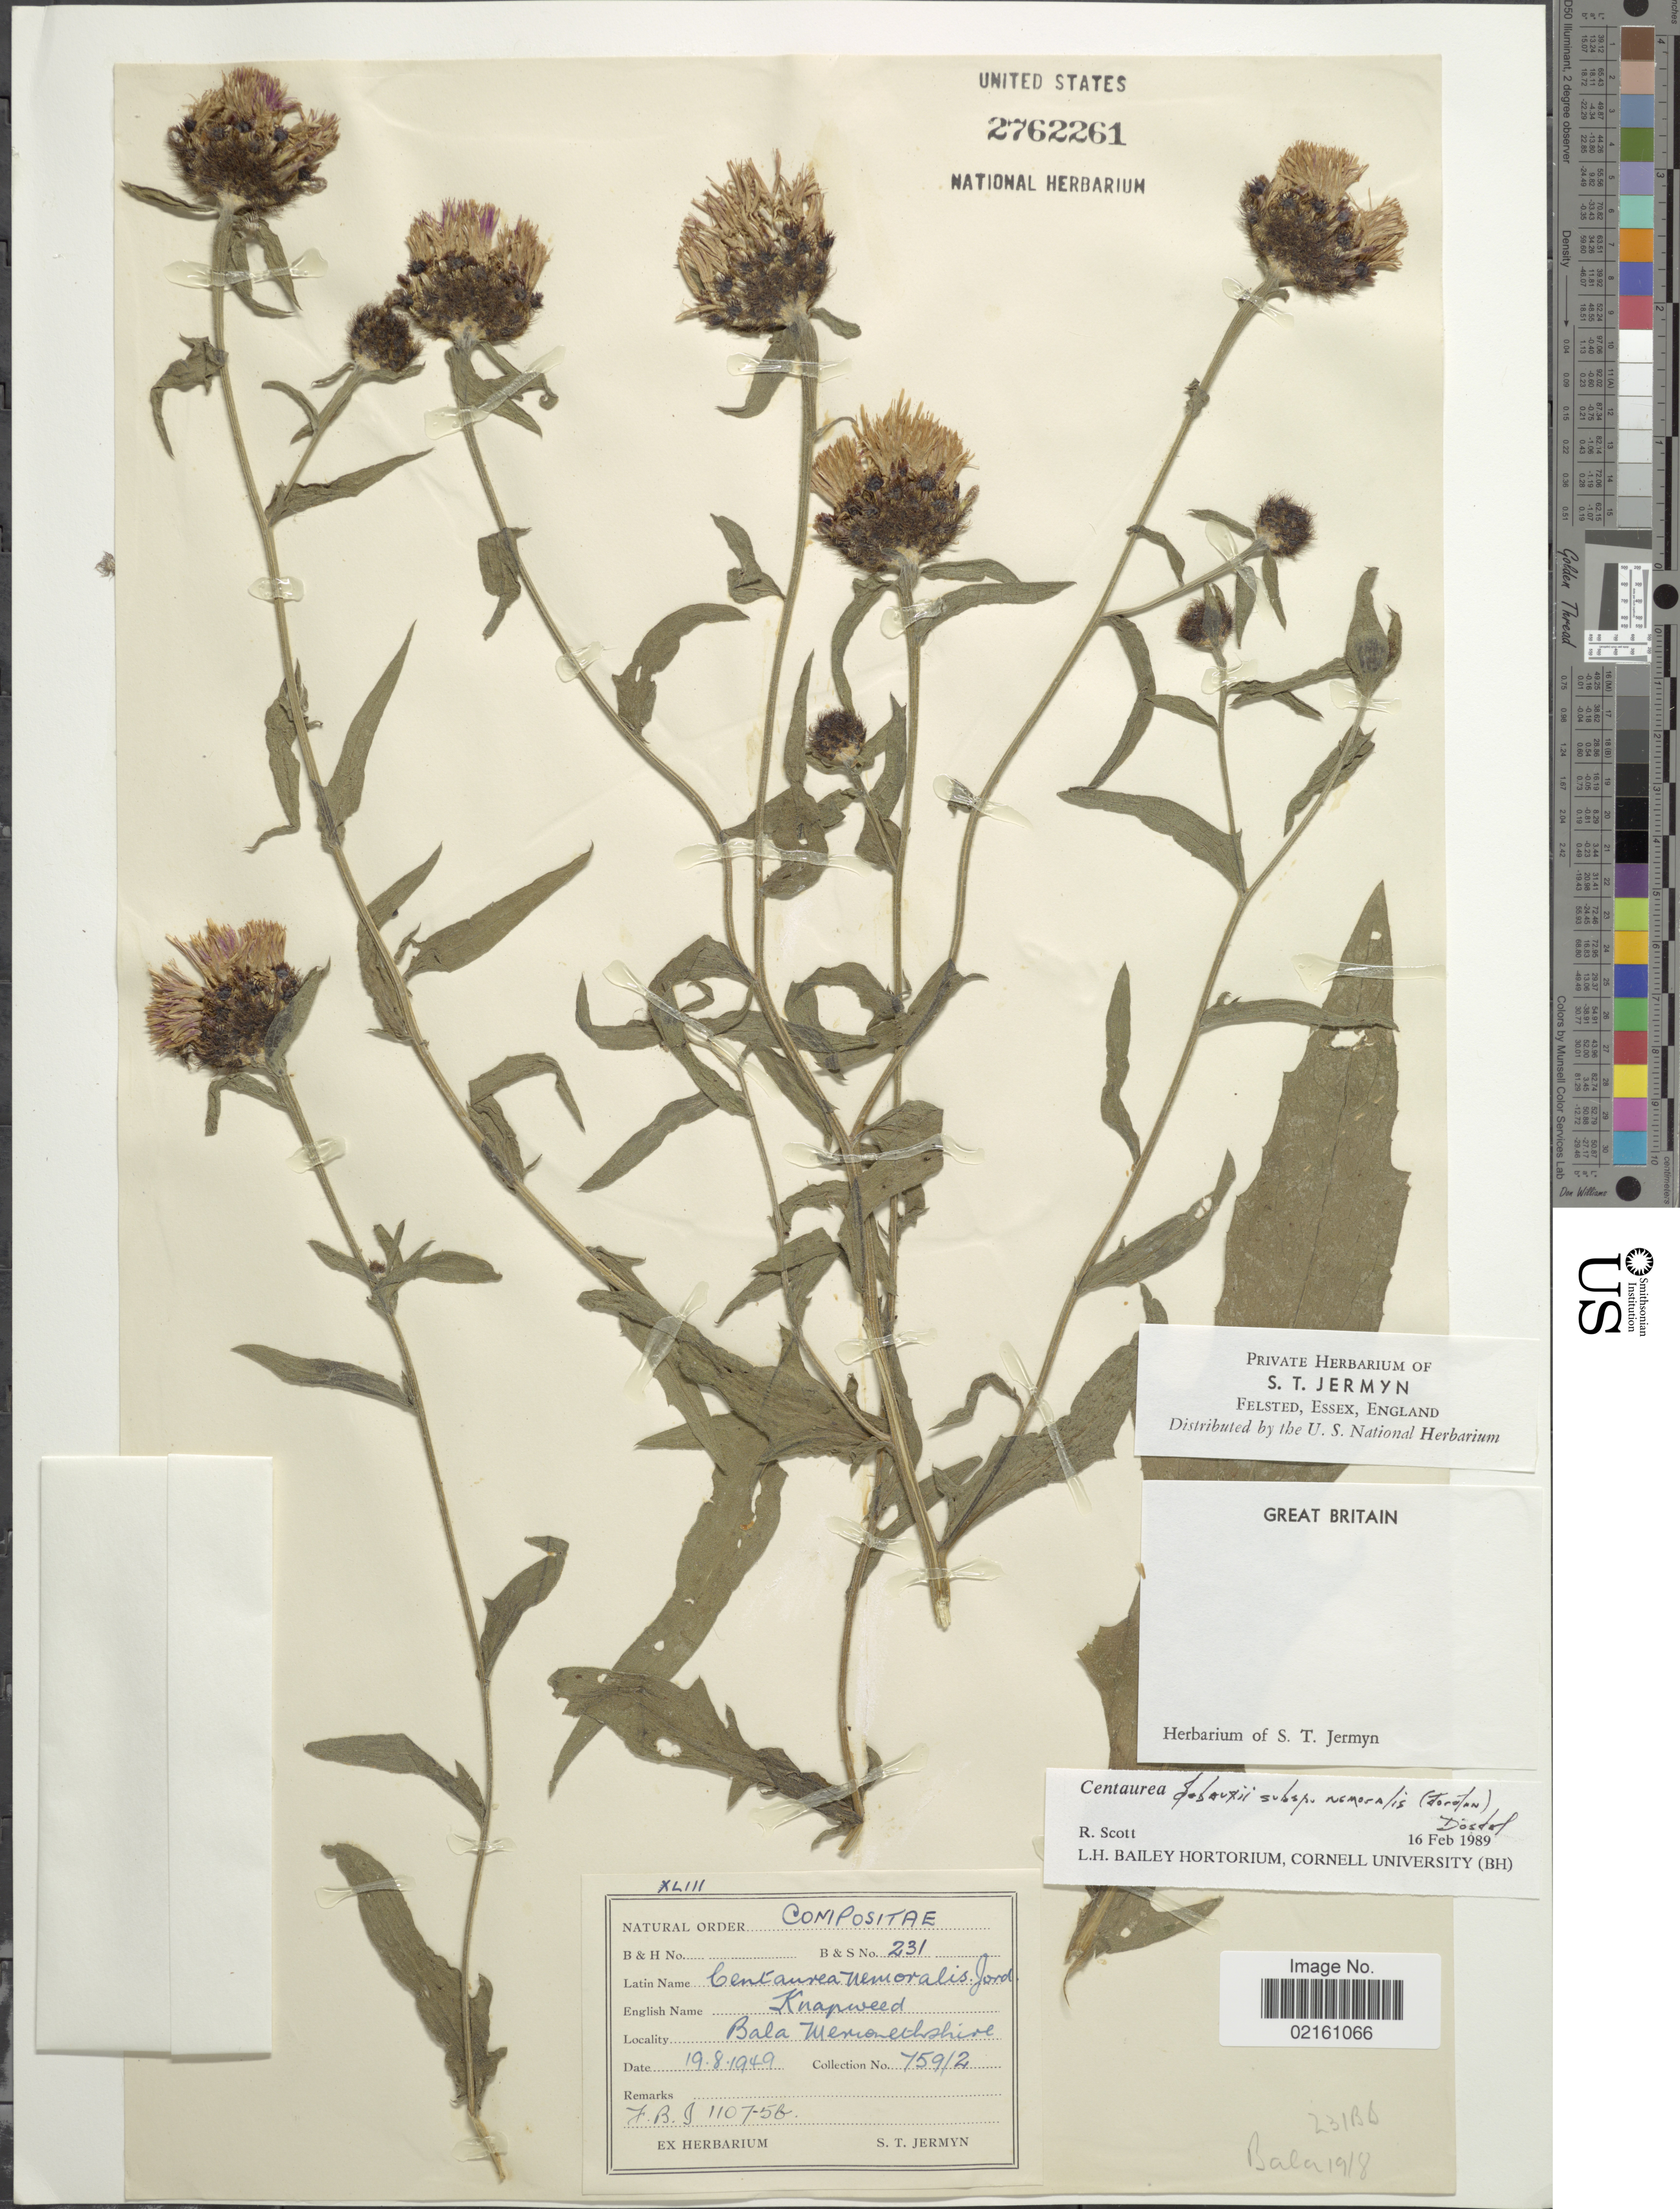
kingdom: Plantae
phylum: Tracheophyta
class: Magnoliopsida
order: Asterales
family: Asteraceae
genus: Centaurea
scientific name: Centaurea debeauxii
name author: Godr. & Gren.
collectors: ex herb. S. T. Jermyn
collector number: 75912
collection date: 1949-08-19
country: United Kingdom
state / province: England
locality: Great Britain, Bala Meronethshire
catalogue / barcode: US 2762261